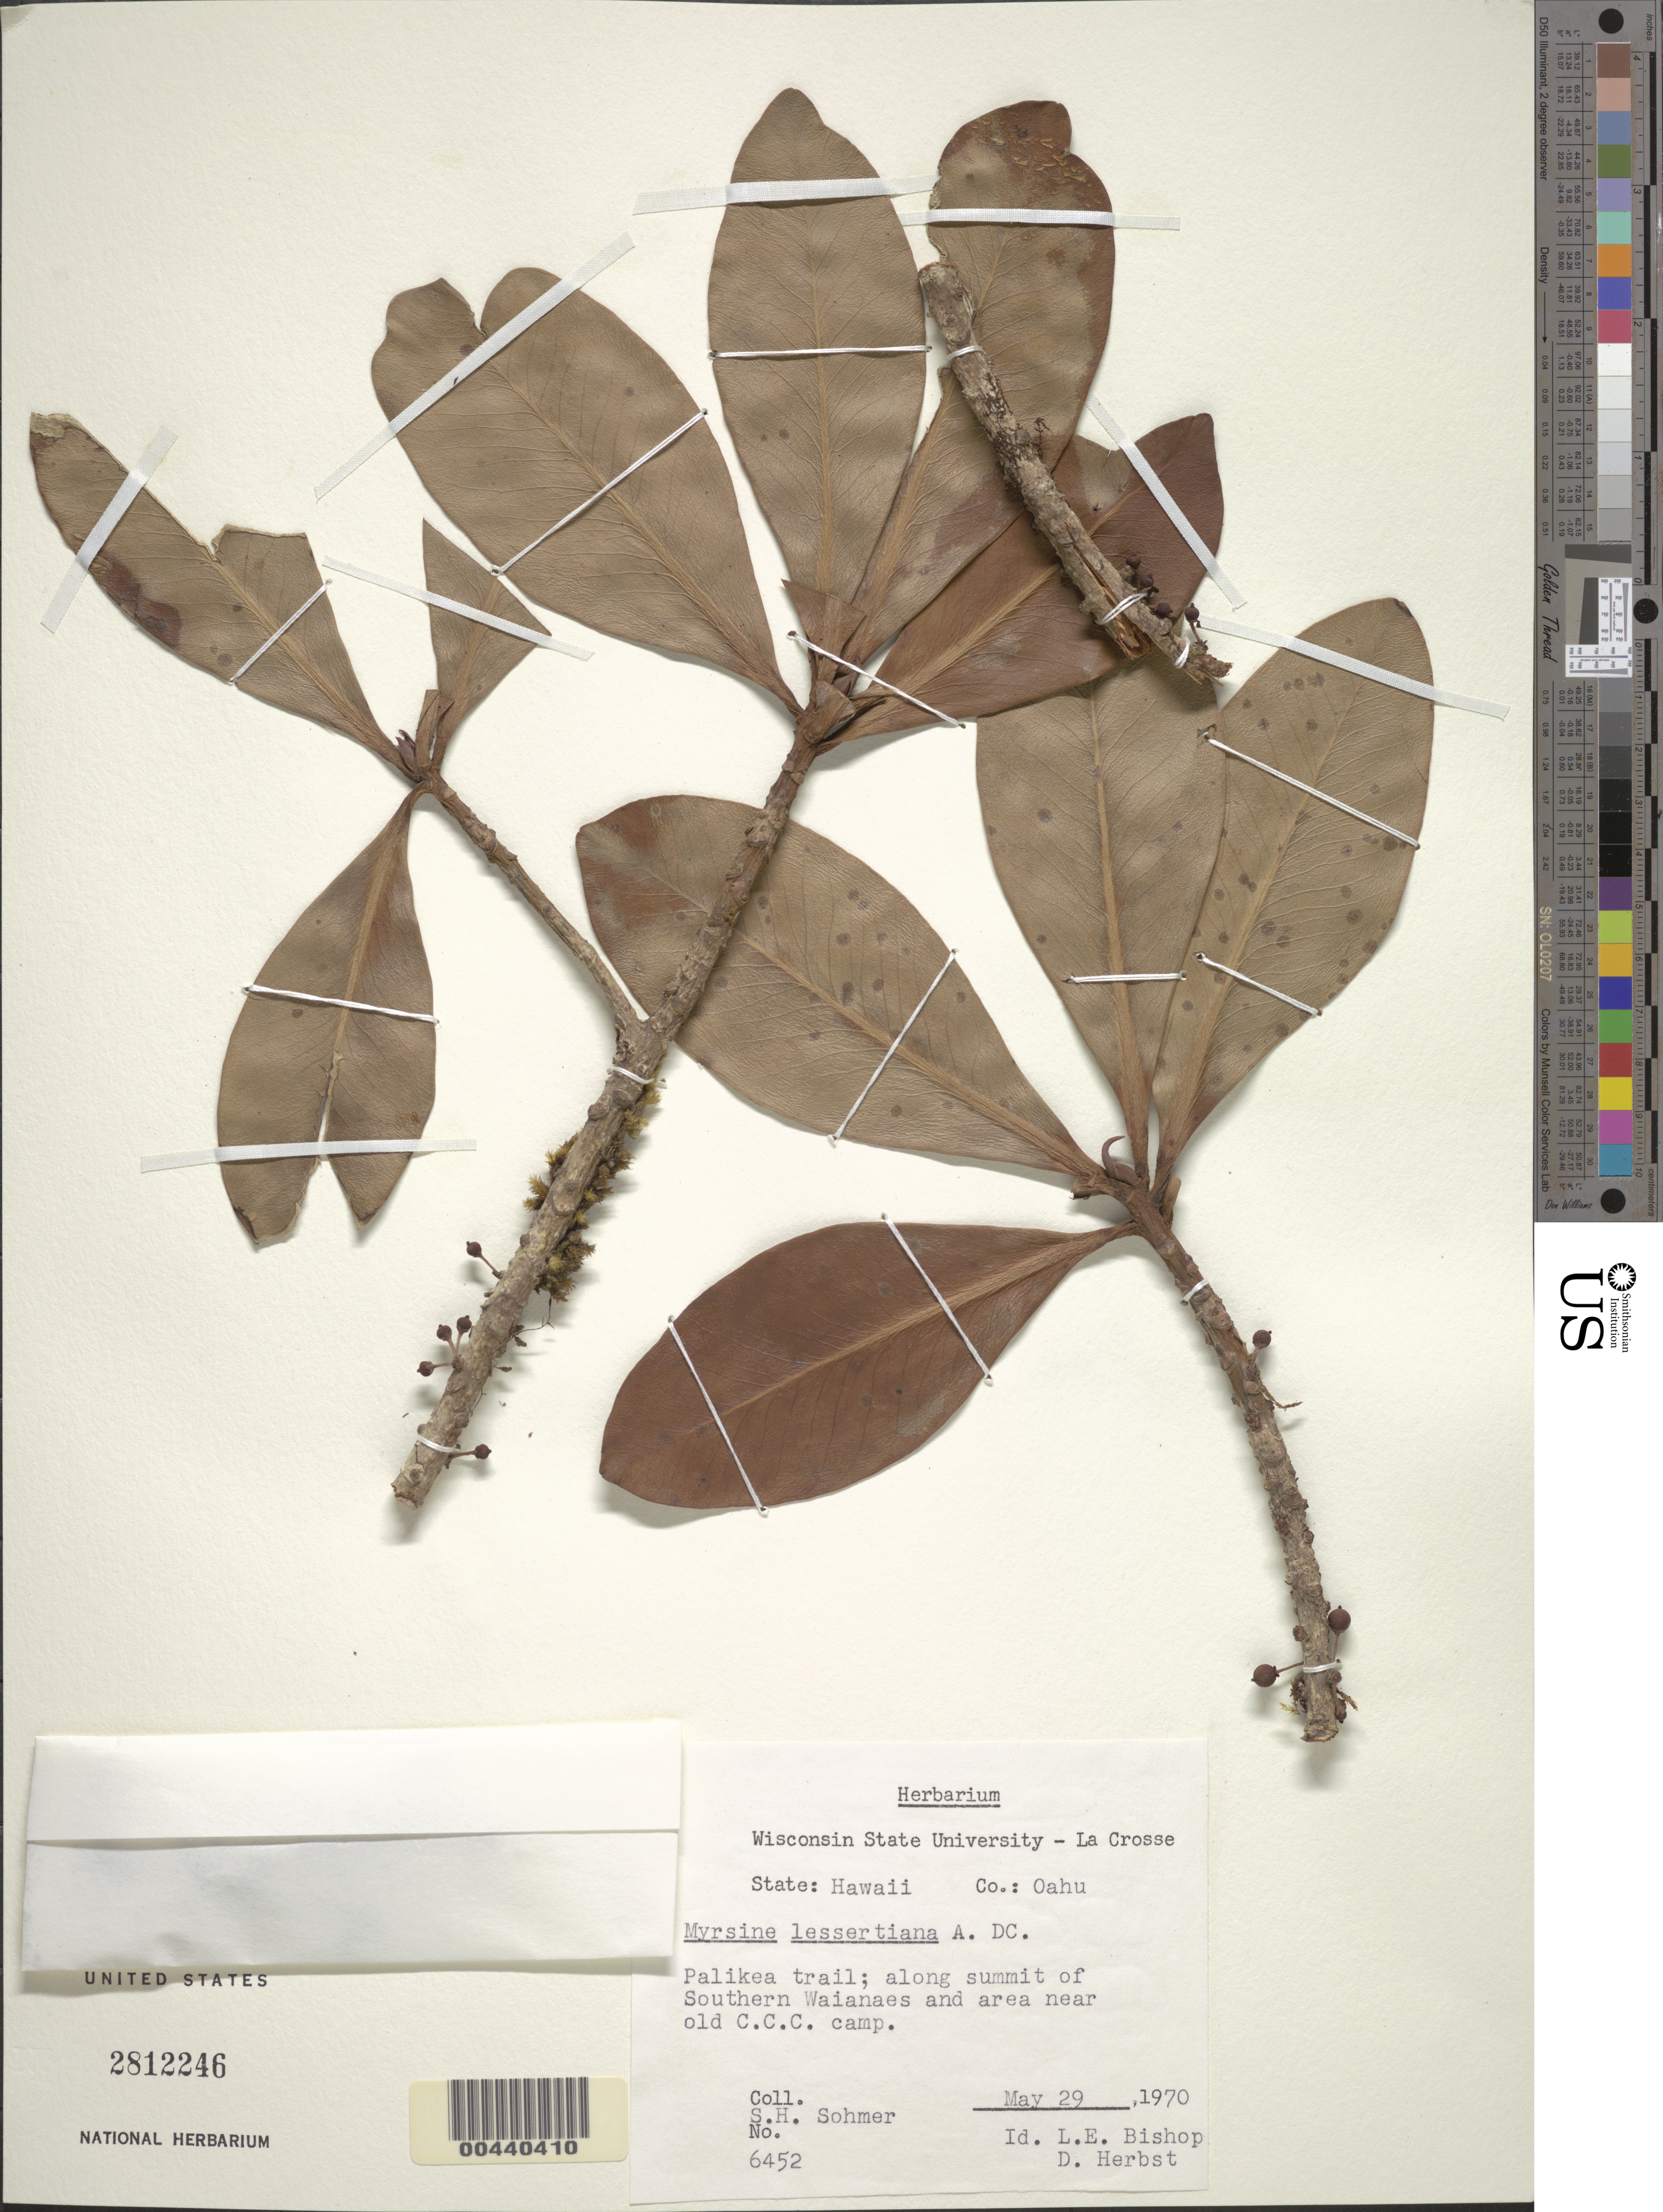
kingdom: Plantae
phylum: Tracheophyta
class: Magnoliopsida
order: Ericales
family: Primulaceae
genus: Myrsine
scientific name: Myrsine lessertiana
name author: A. DC.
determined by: Herbst, D. R.; Bishop, L. E.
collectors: S. H. Sohmer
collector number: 6452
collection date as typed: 29 May 1970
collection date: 1970-05-29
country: United States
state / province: Hawaii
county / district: Honolulu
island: Oahu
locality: Palikea Trail; along summit of Southern Waianaes and area near old C.C.C. camp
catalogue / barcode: US 2812246